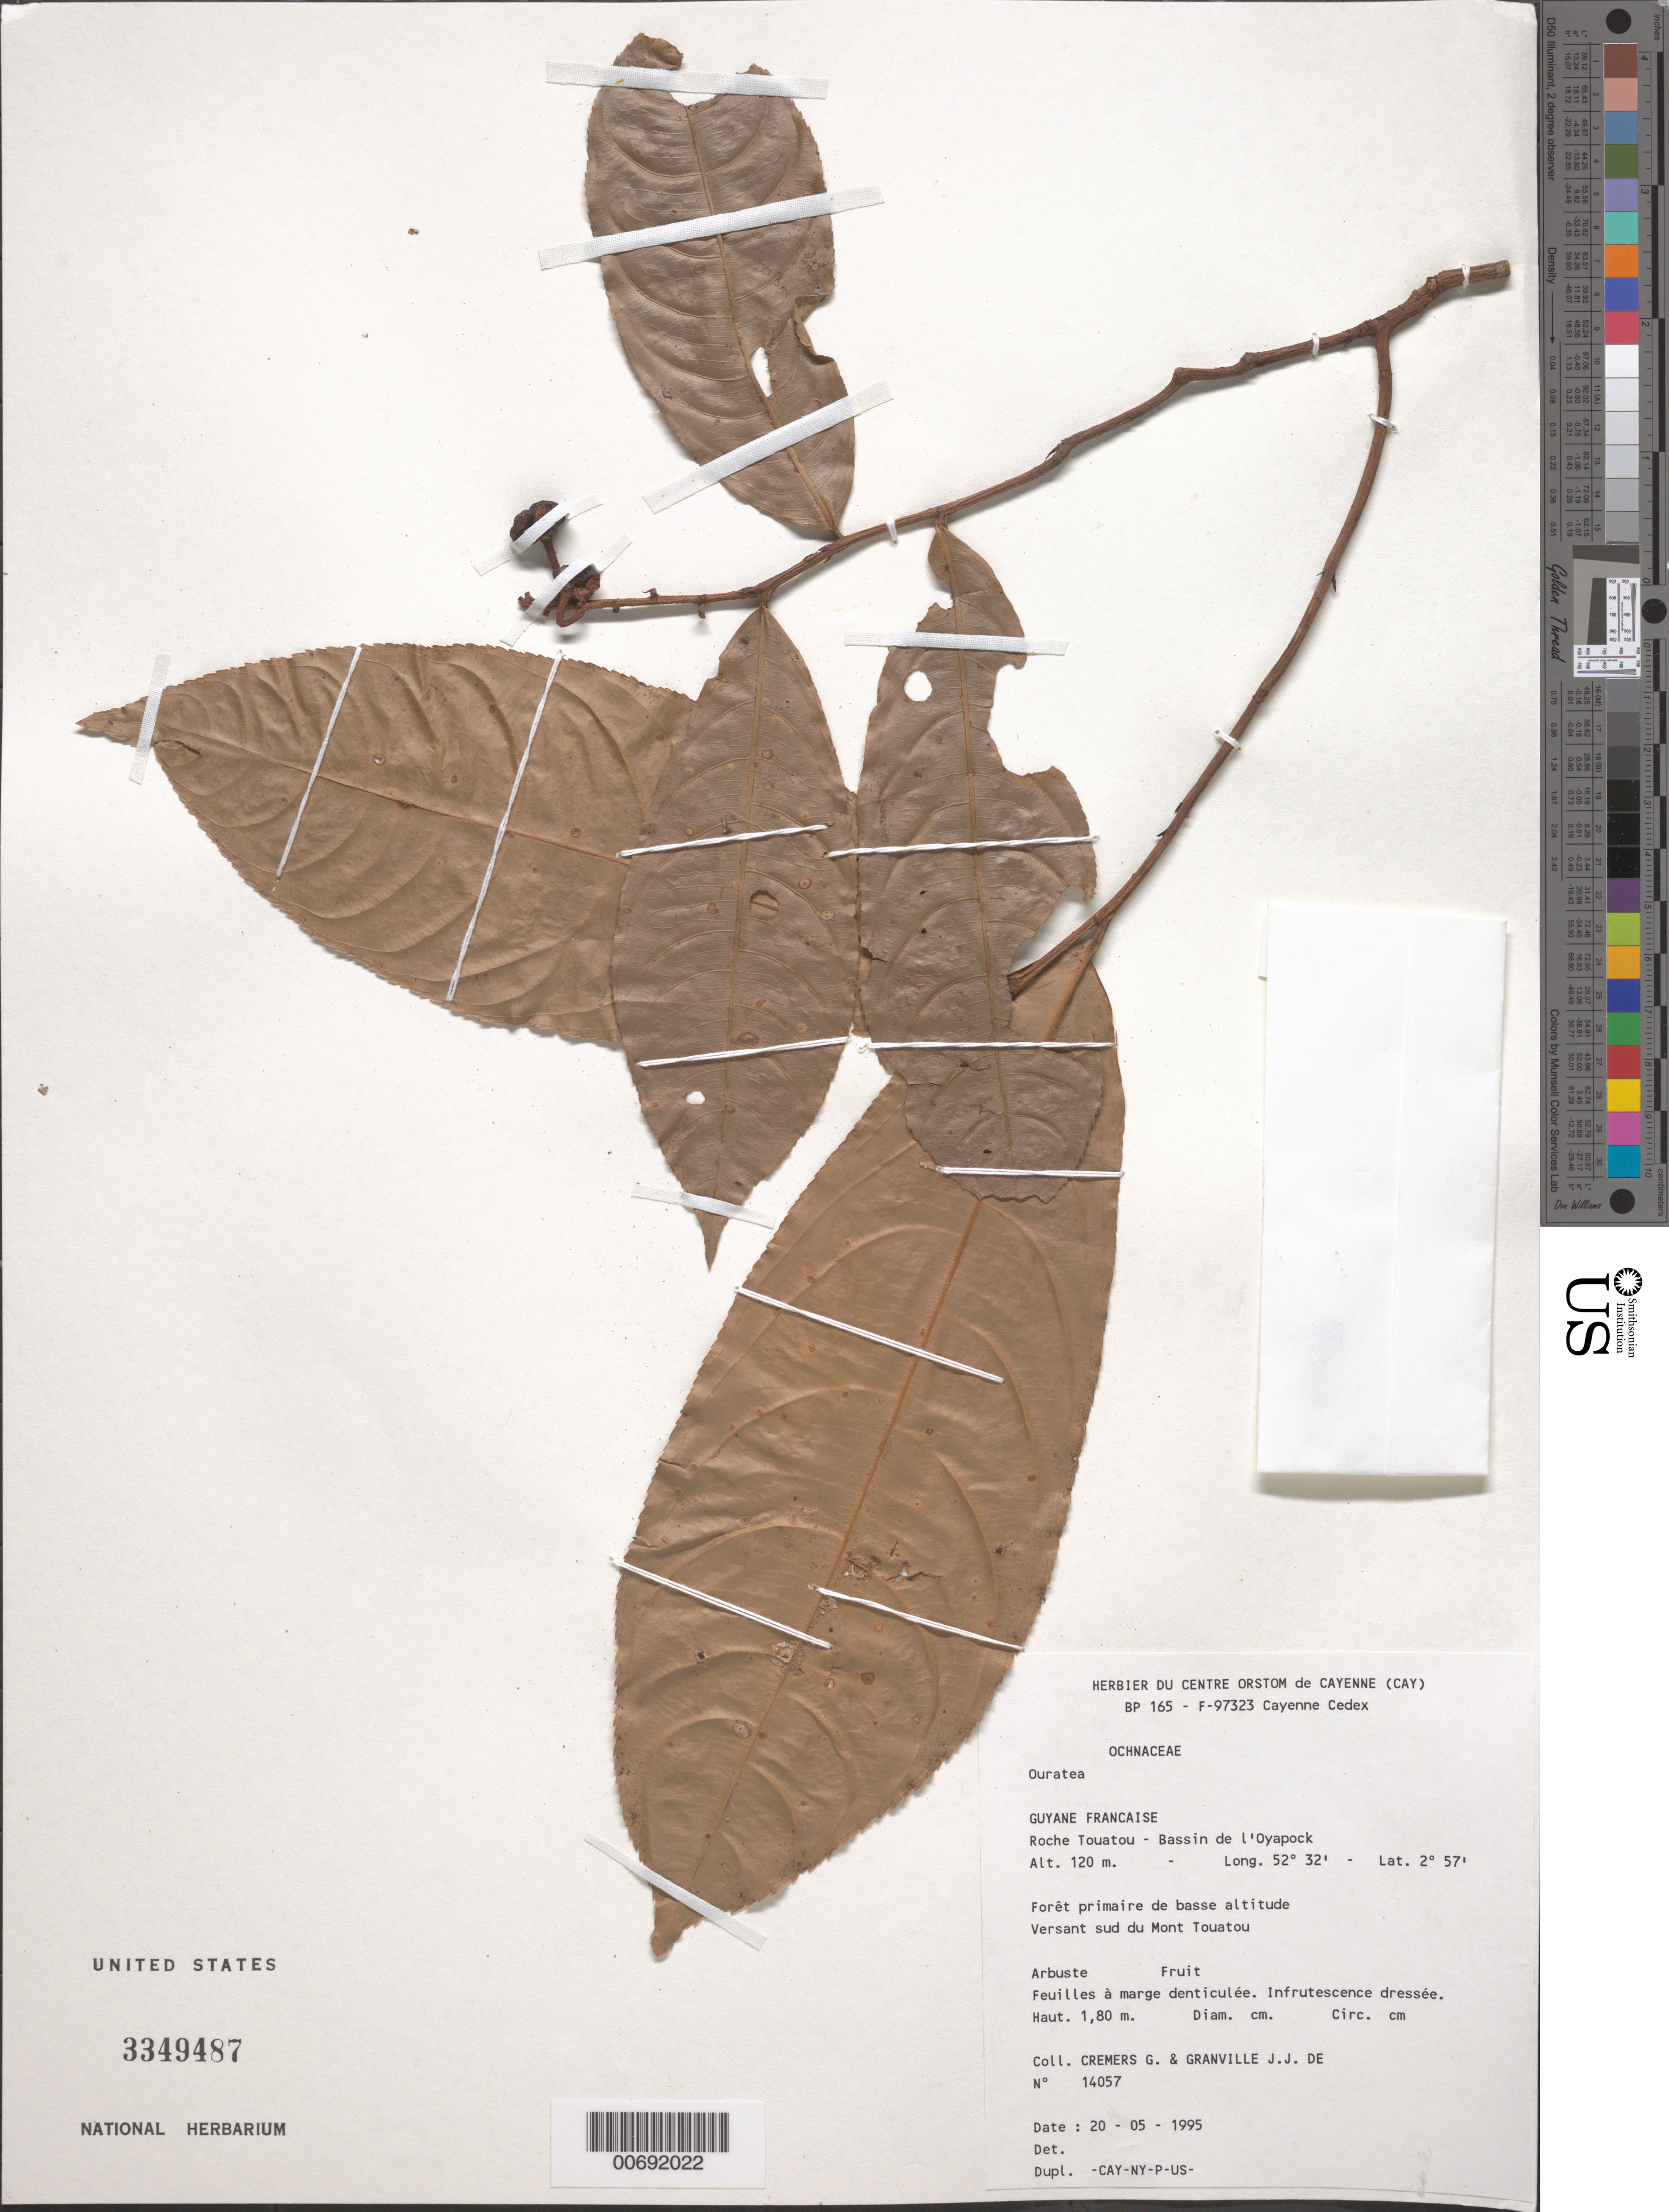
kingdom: Plantae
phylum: Tracheophyta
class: Magnoliopsida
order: Malpighiales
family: Ochnaceae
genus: Ouratea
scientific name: Ouratea sp.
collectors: G. Cremers & J.-J. de Granville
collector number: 14057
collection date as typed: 20-May-95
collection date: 1995-05-20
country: French Guiana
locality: Roche Touatou, Bassin de l'Oyapock, versant sud du Mont Touatou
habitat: Low primary forest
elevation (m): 120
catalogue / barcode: US 3349487